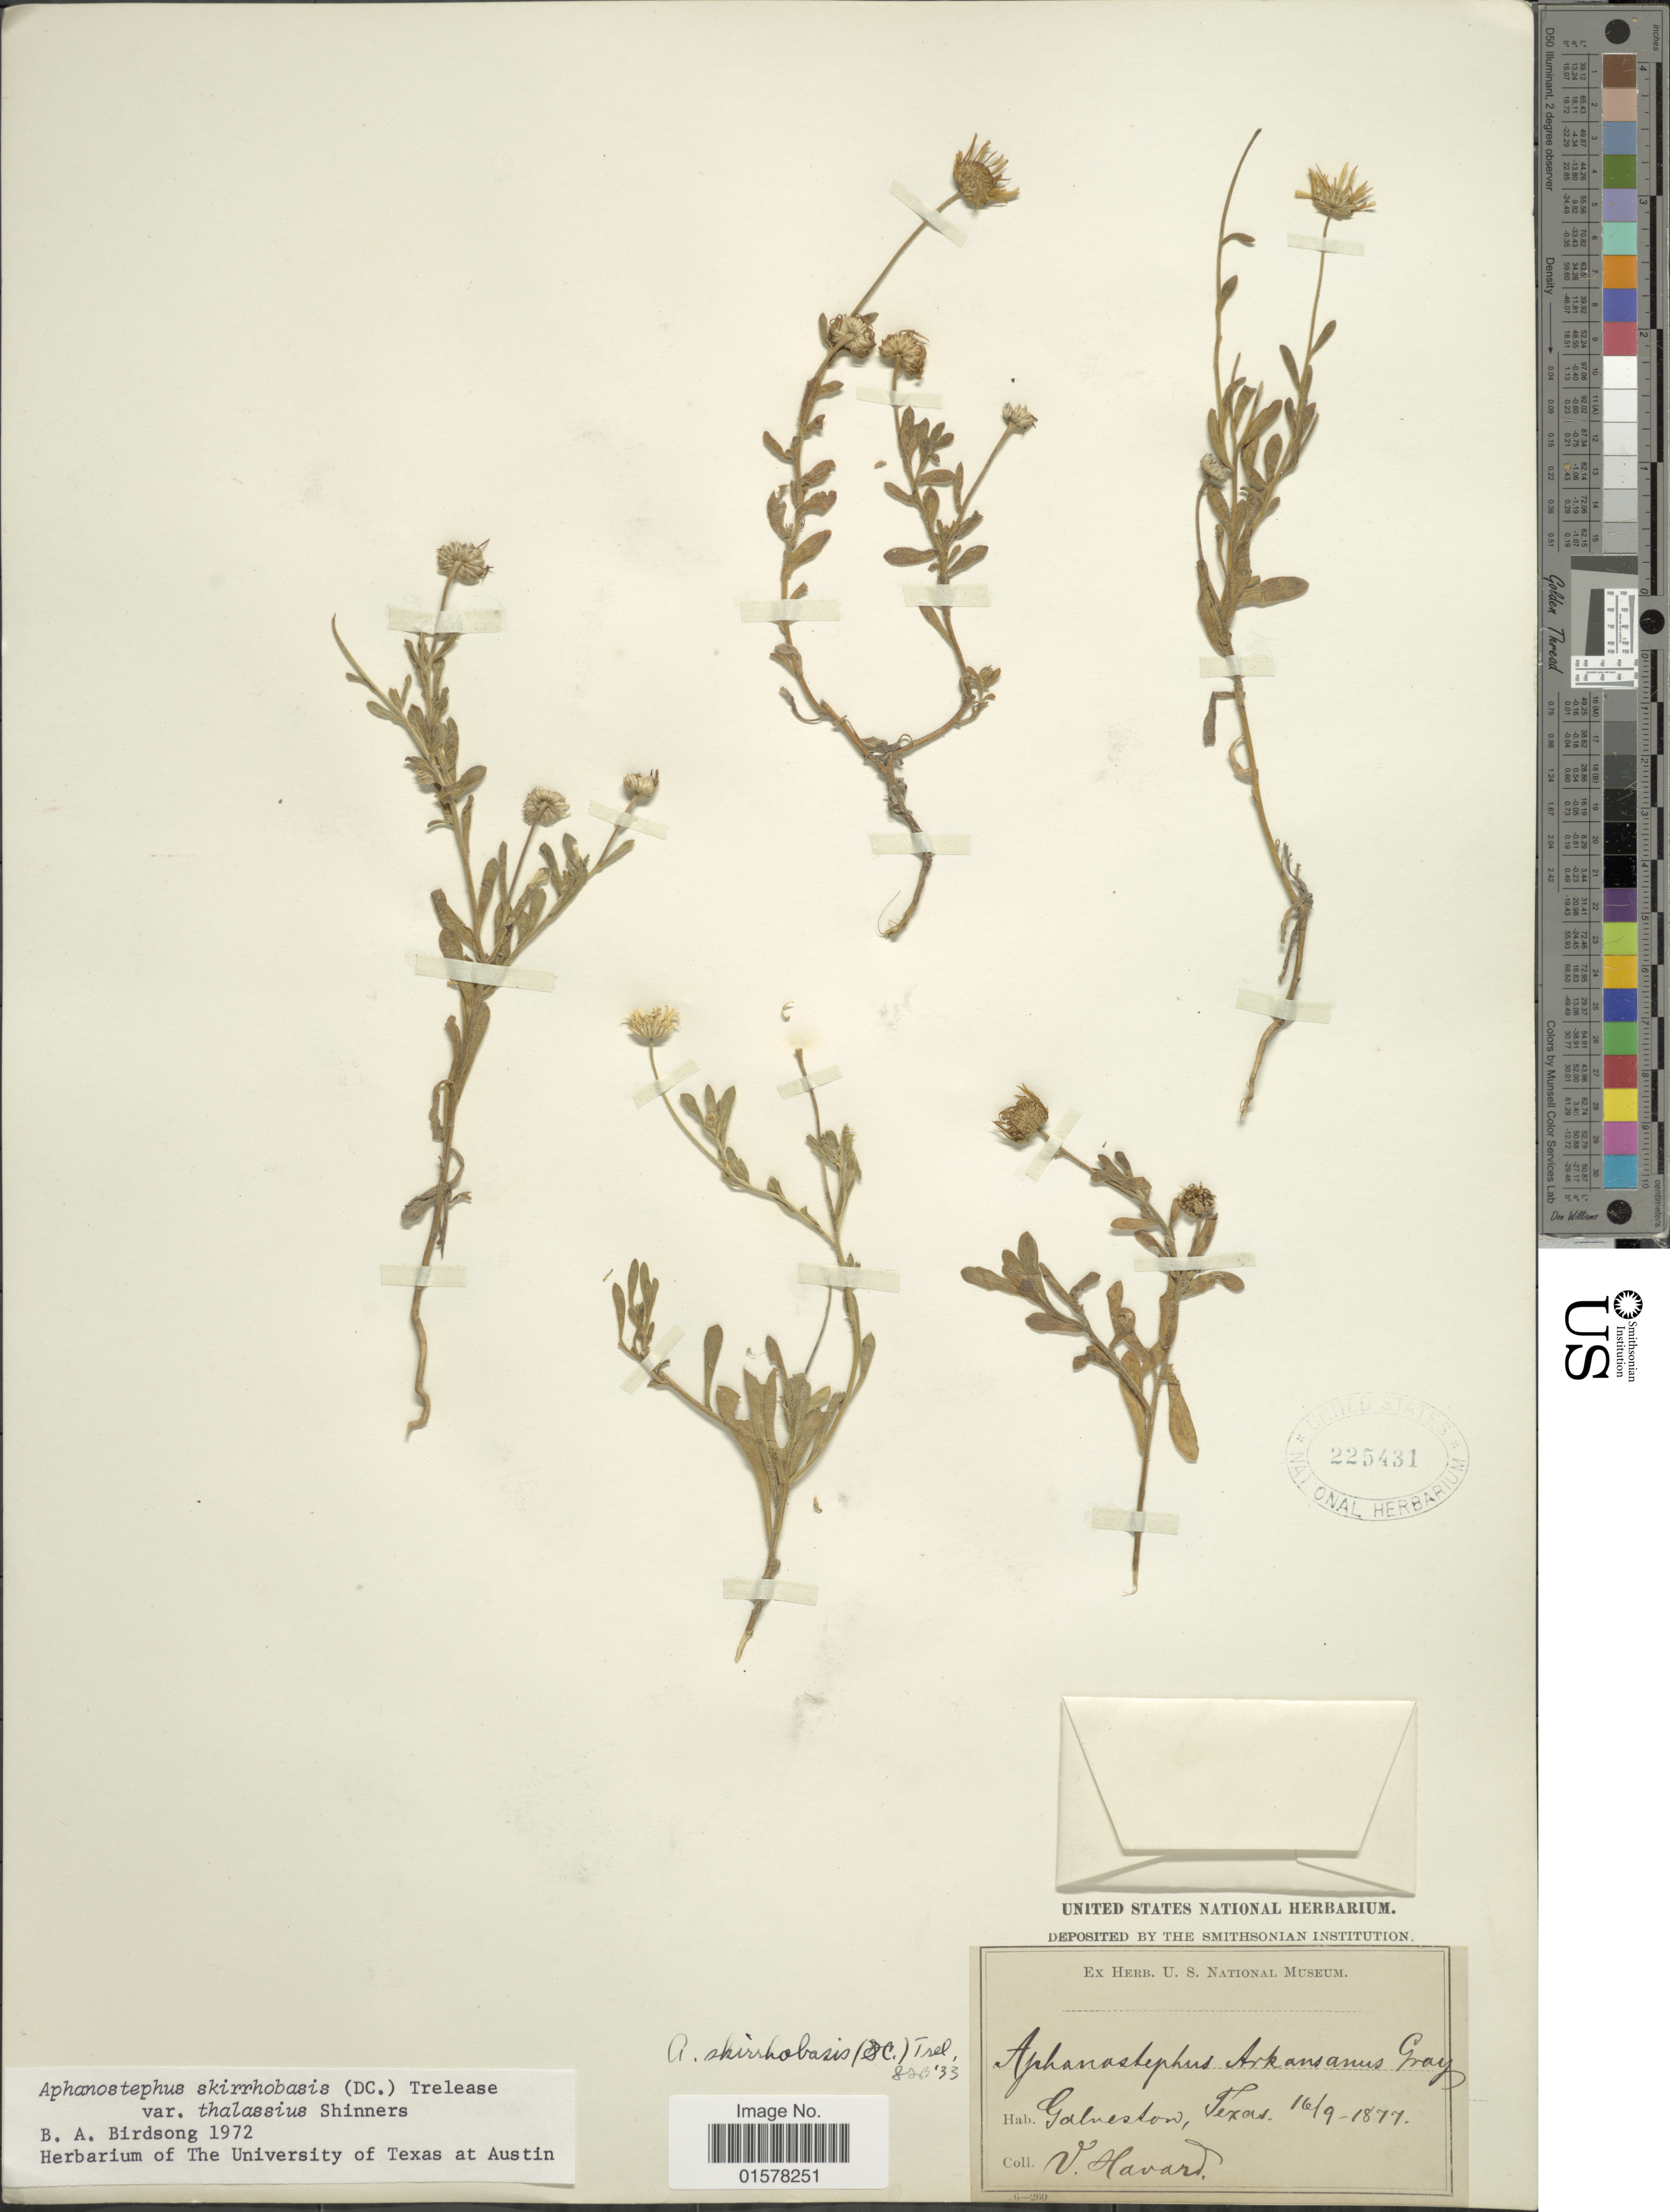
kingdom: Plantae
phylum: Tracheophyta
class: Magnoliopsida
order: Asterales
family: Asteraceae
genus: Aphanostephus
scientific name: Aphanostephus skirrhobasis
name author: (DC.) Trel. ex Coville & Branner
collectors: V. Havard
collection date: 1877-09-16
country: United States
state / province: Texas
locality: Galveston, Texas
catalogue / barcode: US 225431